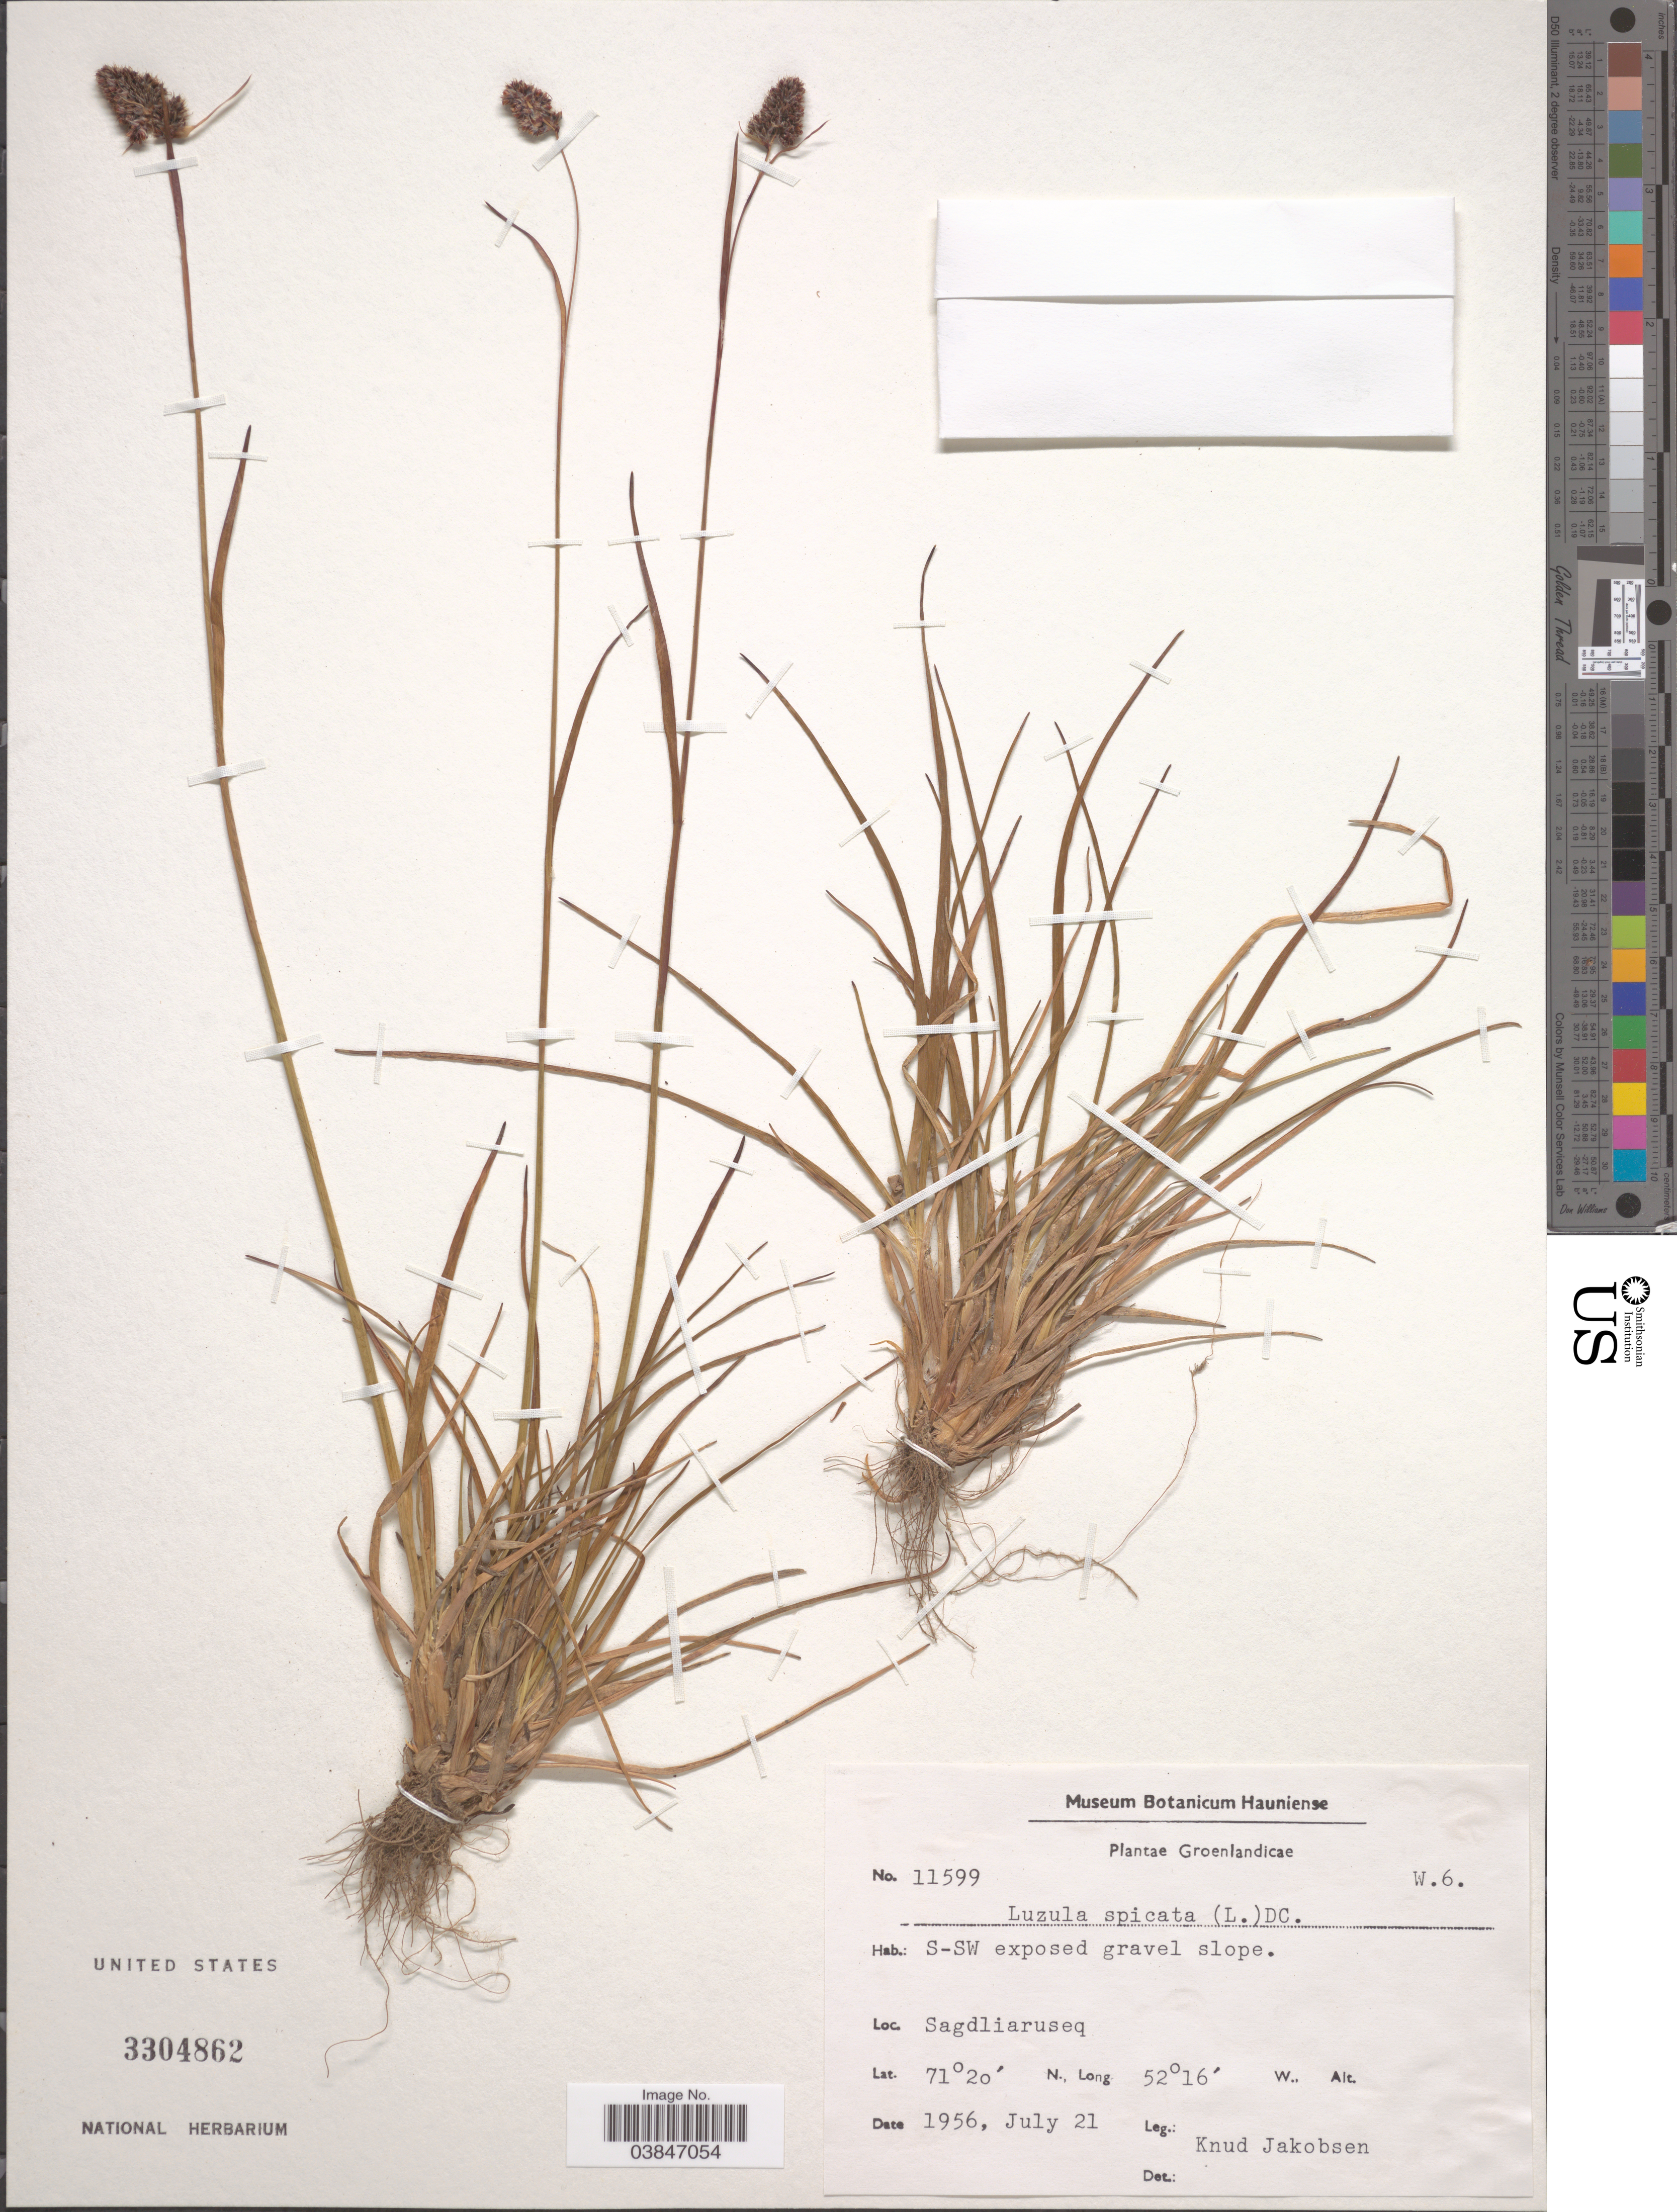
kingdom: Plantae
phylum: Tracheophyta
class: Liliopsida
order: Poales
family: Juncaceae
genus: Luzula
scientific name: Luzula spicata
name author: (L.) DC.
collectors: K. Jakobsen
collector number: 11599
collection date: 1956-07-21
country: Greenland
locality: Groenlandicae. S-SW exposed gravel slope. Sagdliaruseq.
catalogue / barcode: US 3304862